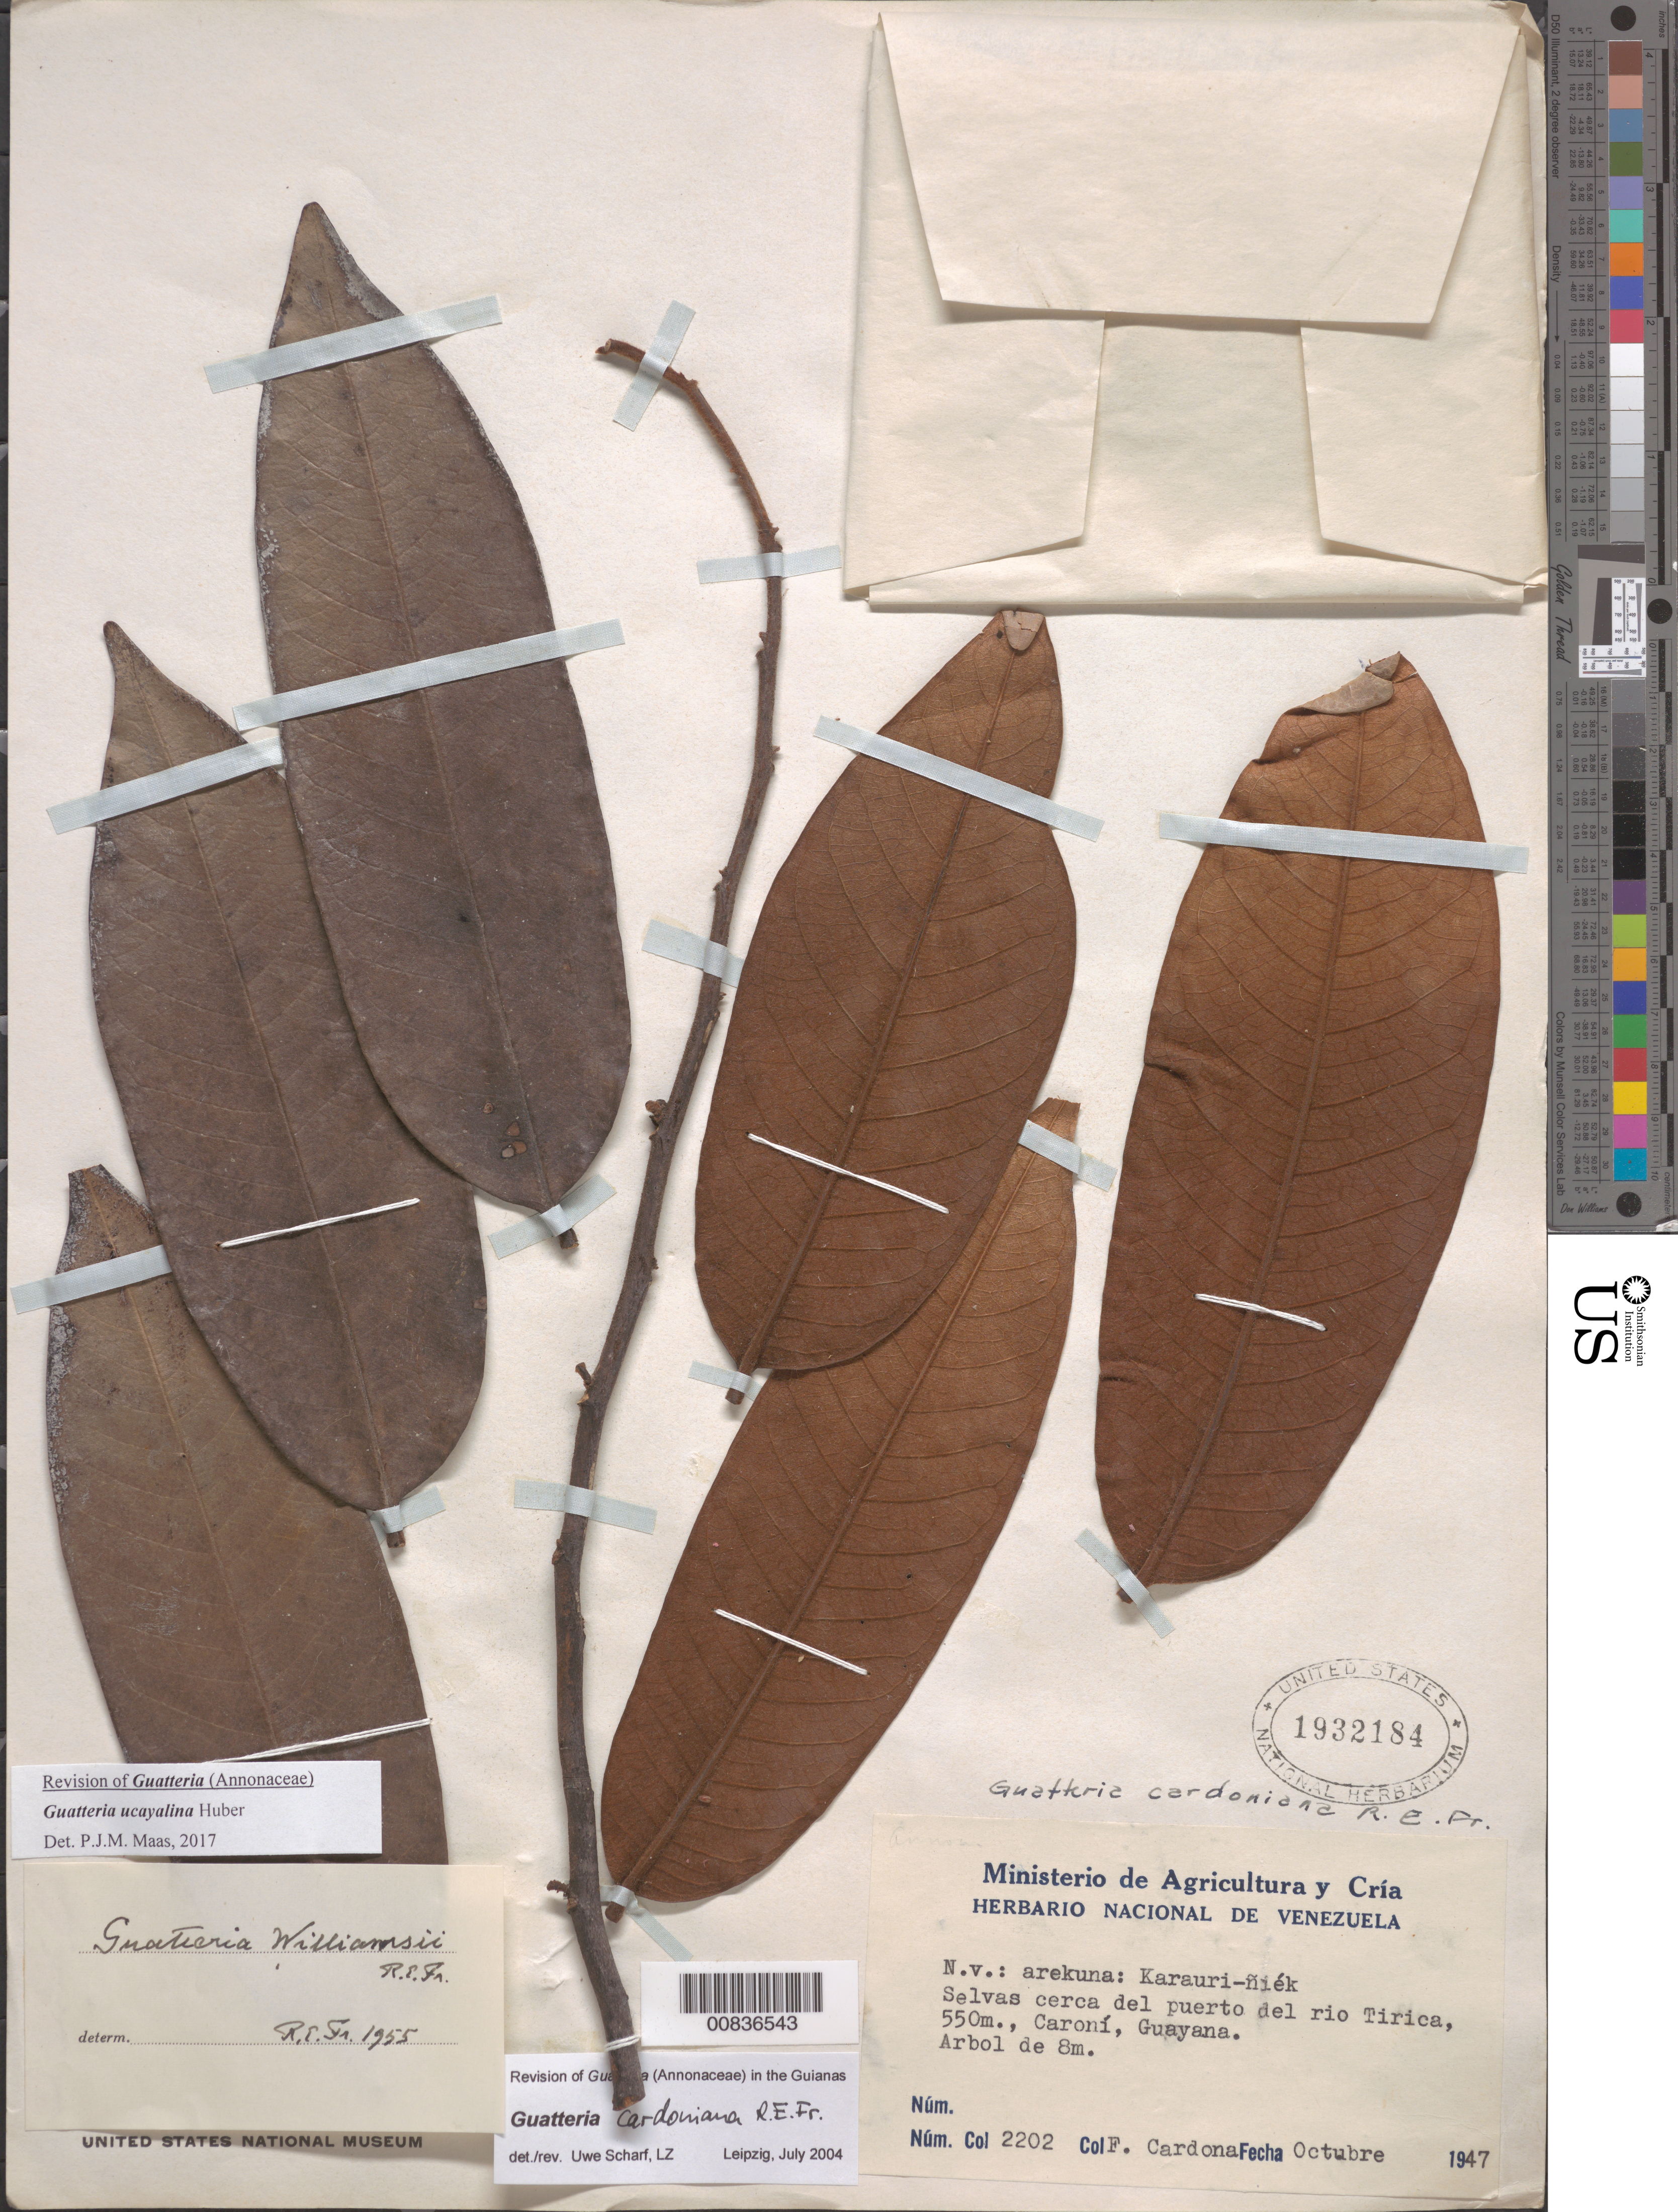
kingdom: Plantae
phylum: Tracheophyta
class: Magnoliopsida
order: Magnoliales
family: Annonaceae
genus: Guatteria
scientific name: Guatteria ucayalina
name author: Huber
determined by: Maas, Paul J.; Maas, H.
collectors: F. Cardona Puig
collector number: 2202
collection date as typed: Oct-47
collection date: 1947-10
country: Venezuela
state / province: Bolívar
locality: Río Caroní, Río Tírica (Guayana)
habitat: Selvas cerca del puerto del rio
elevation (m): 550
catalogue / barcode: US 1932184